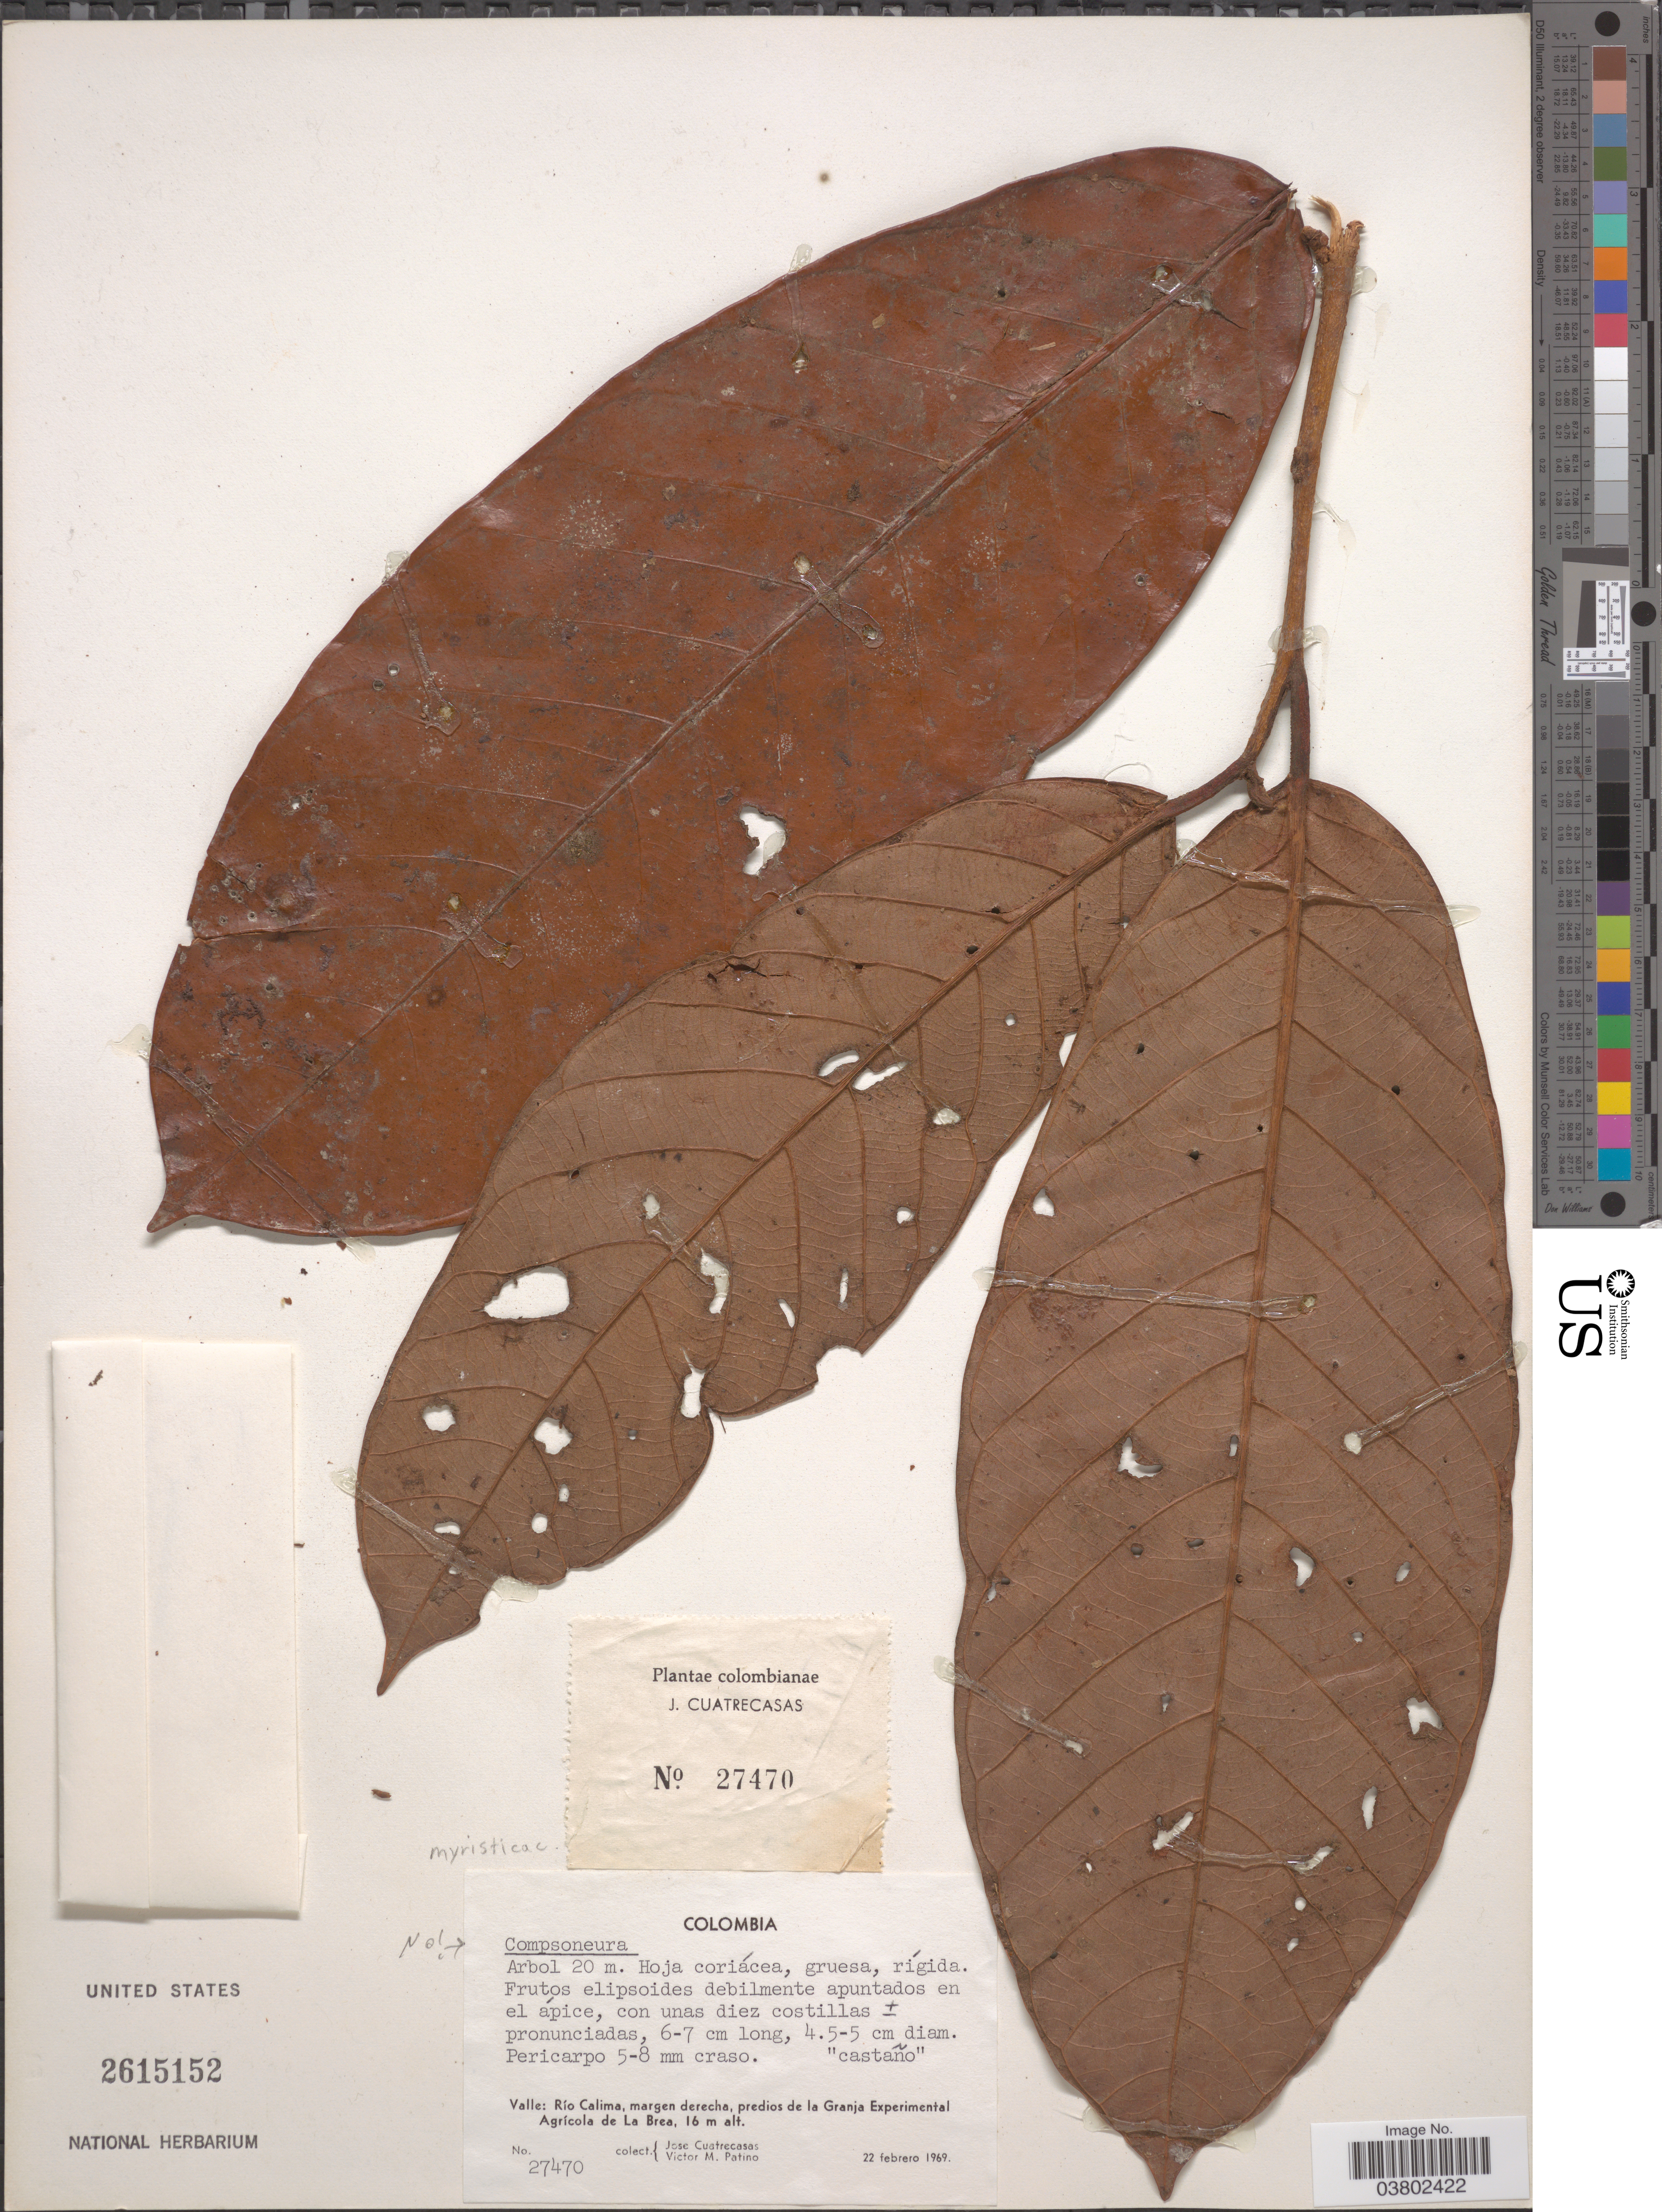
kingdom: Plantae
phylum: Tracheophyta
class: Magnoliopsida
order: Magnoliales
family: Myristicaceae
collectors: J. Cuatrecasas & V. M. Patiño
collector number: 27470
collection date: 1969-02-22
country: Colombia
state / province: Valle del Cauca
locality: Río Calima, margen derecha, predios de la Granja Experimental Agrícola de la Brea.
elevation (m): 16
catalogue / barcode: US 2615152